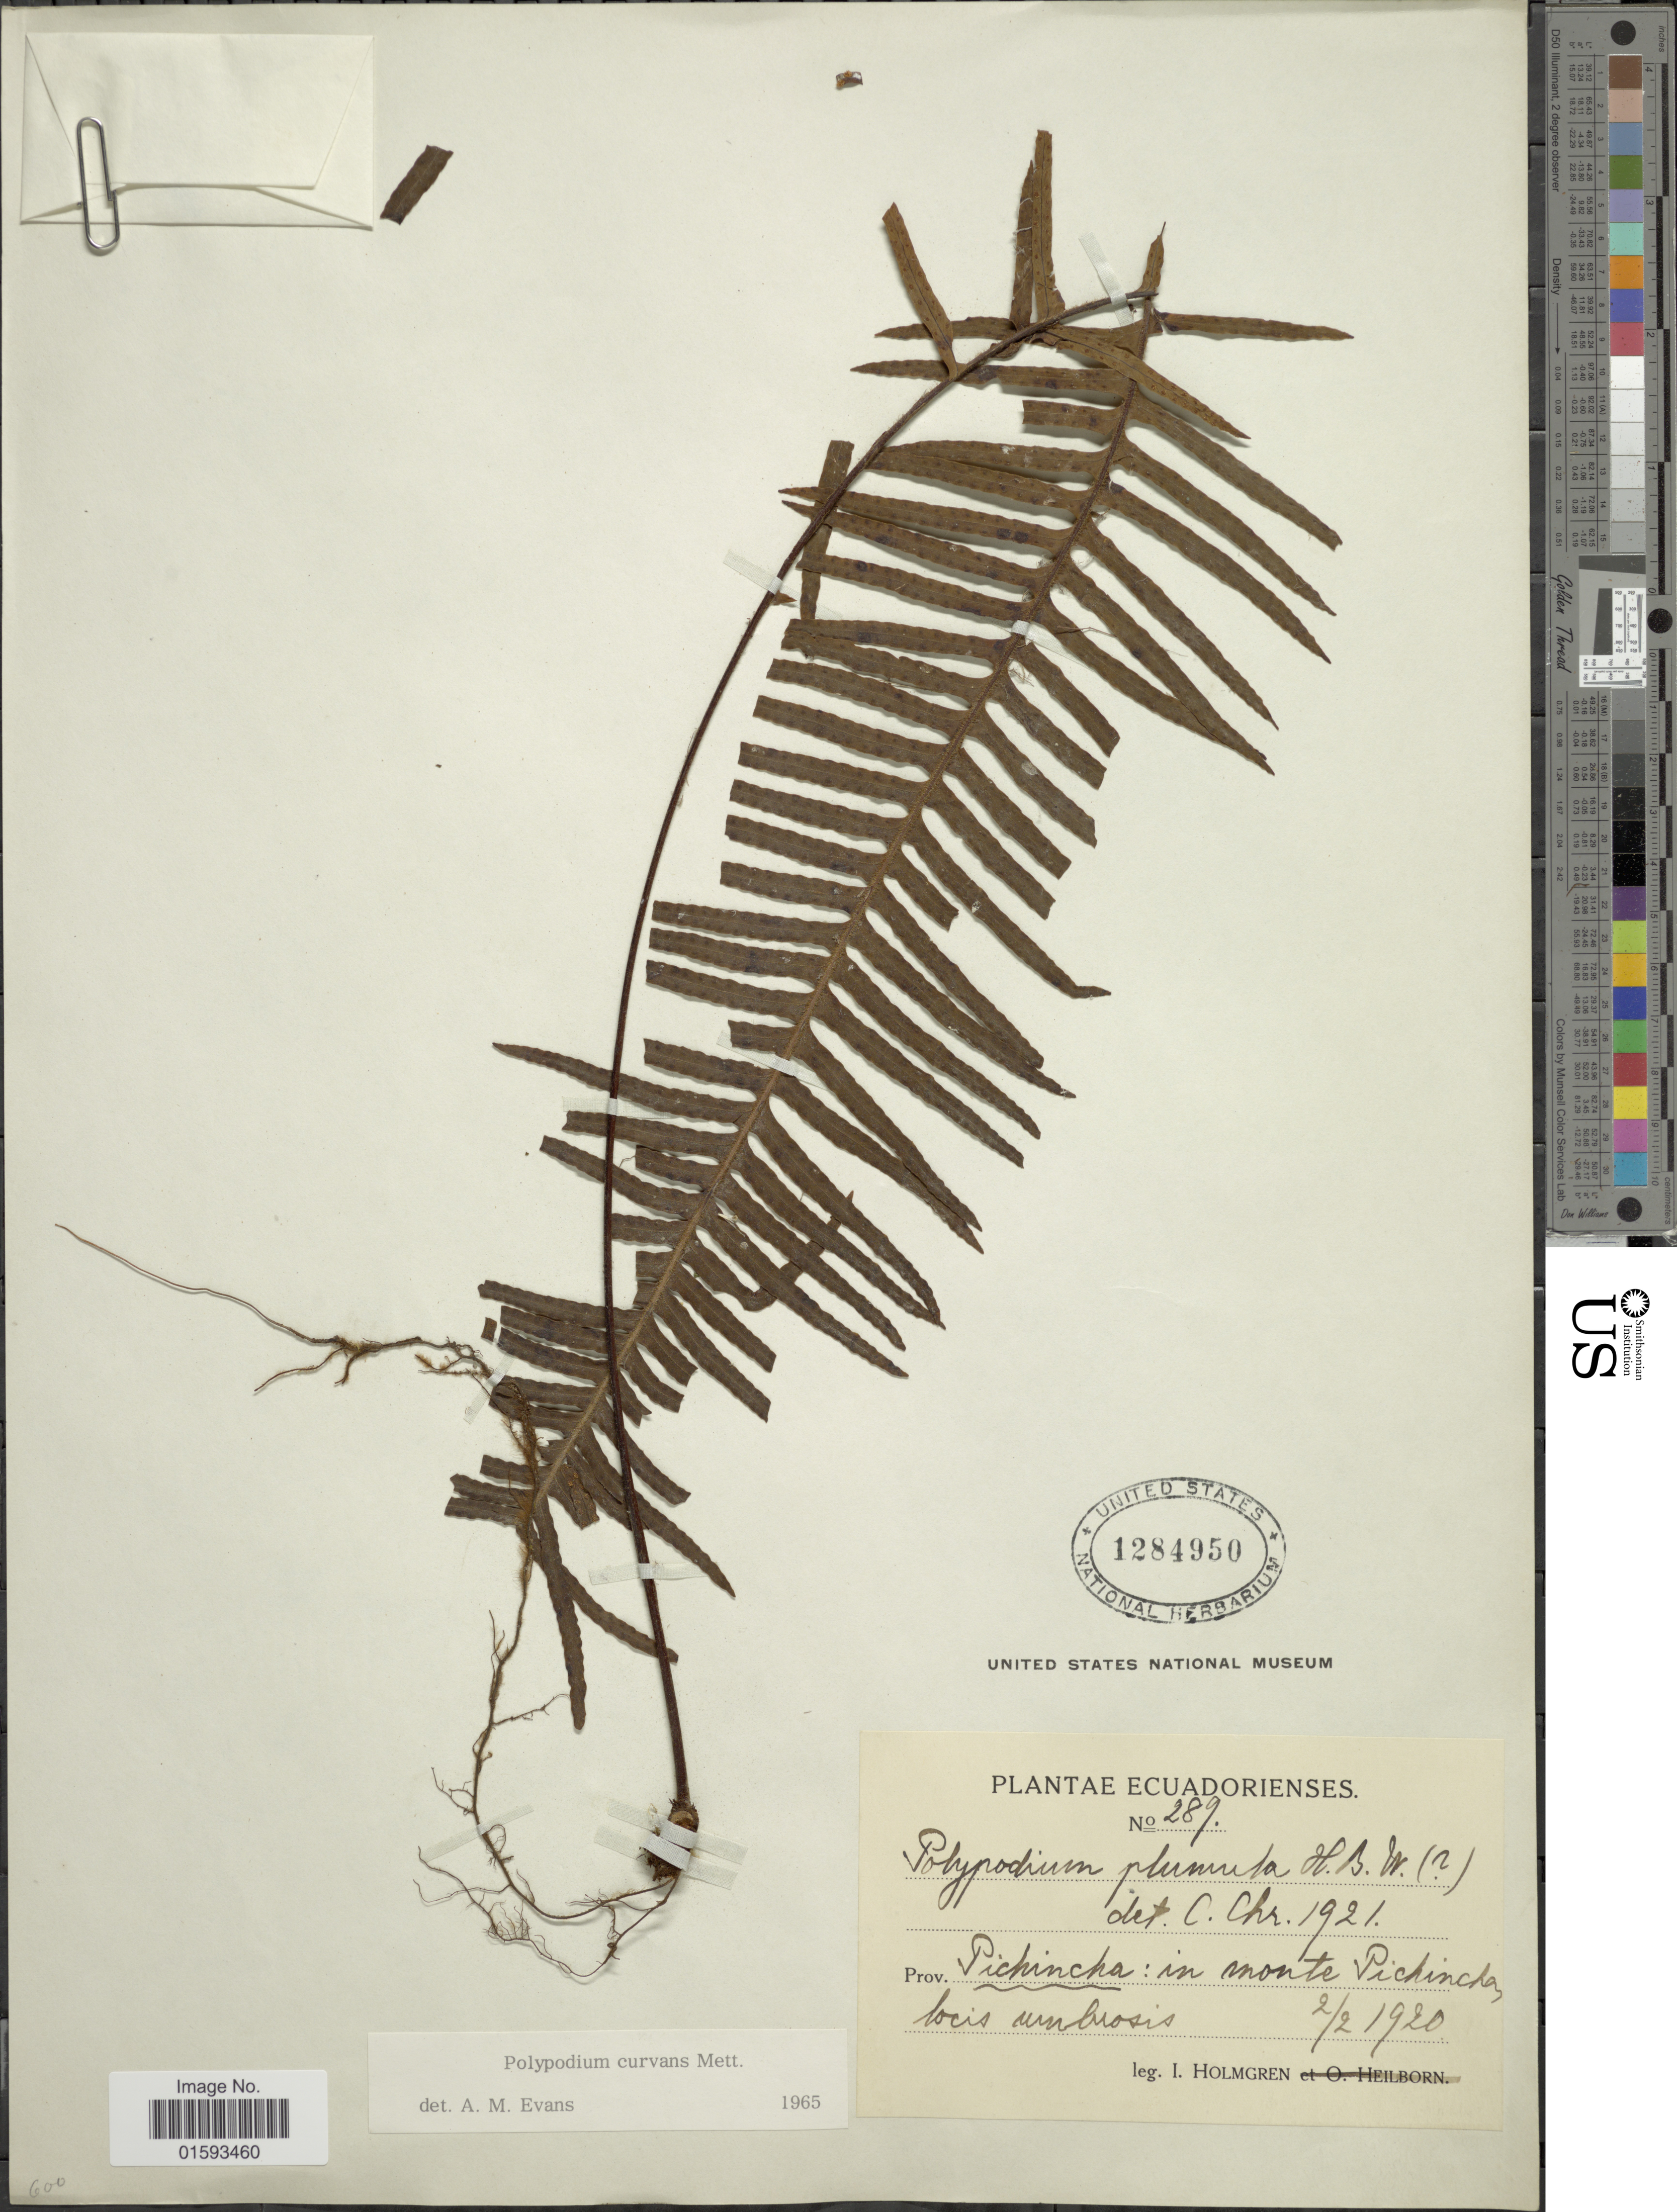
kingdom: Plantae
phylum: Tracheophyta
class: Polypodiopsida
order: Polypodiales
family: Polypodiaceae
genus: Pecluma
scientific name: Pecluma curvans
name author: (Mett.) Price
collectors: I. Holmgren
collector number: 289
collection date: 1920-02-02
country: Ecuador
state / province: Pichincha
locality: In monte Pichincha locis umbrosis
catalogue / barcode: US 1284950